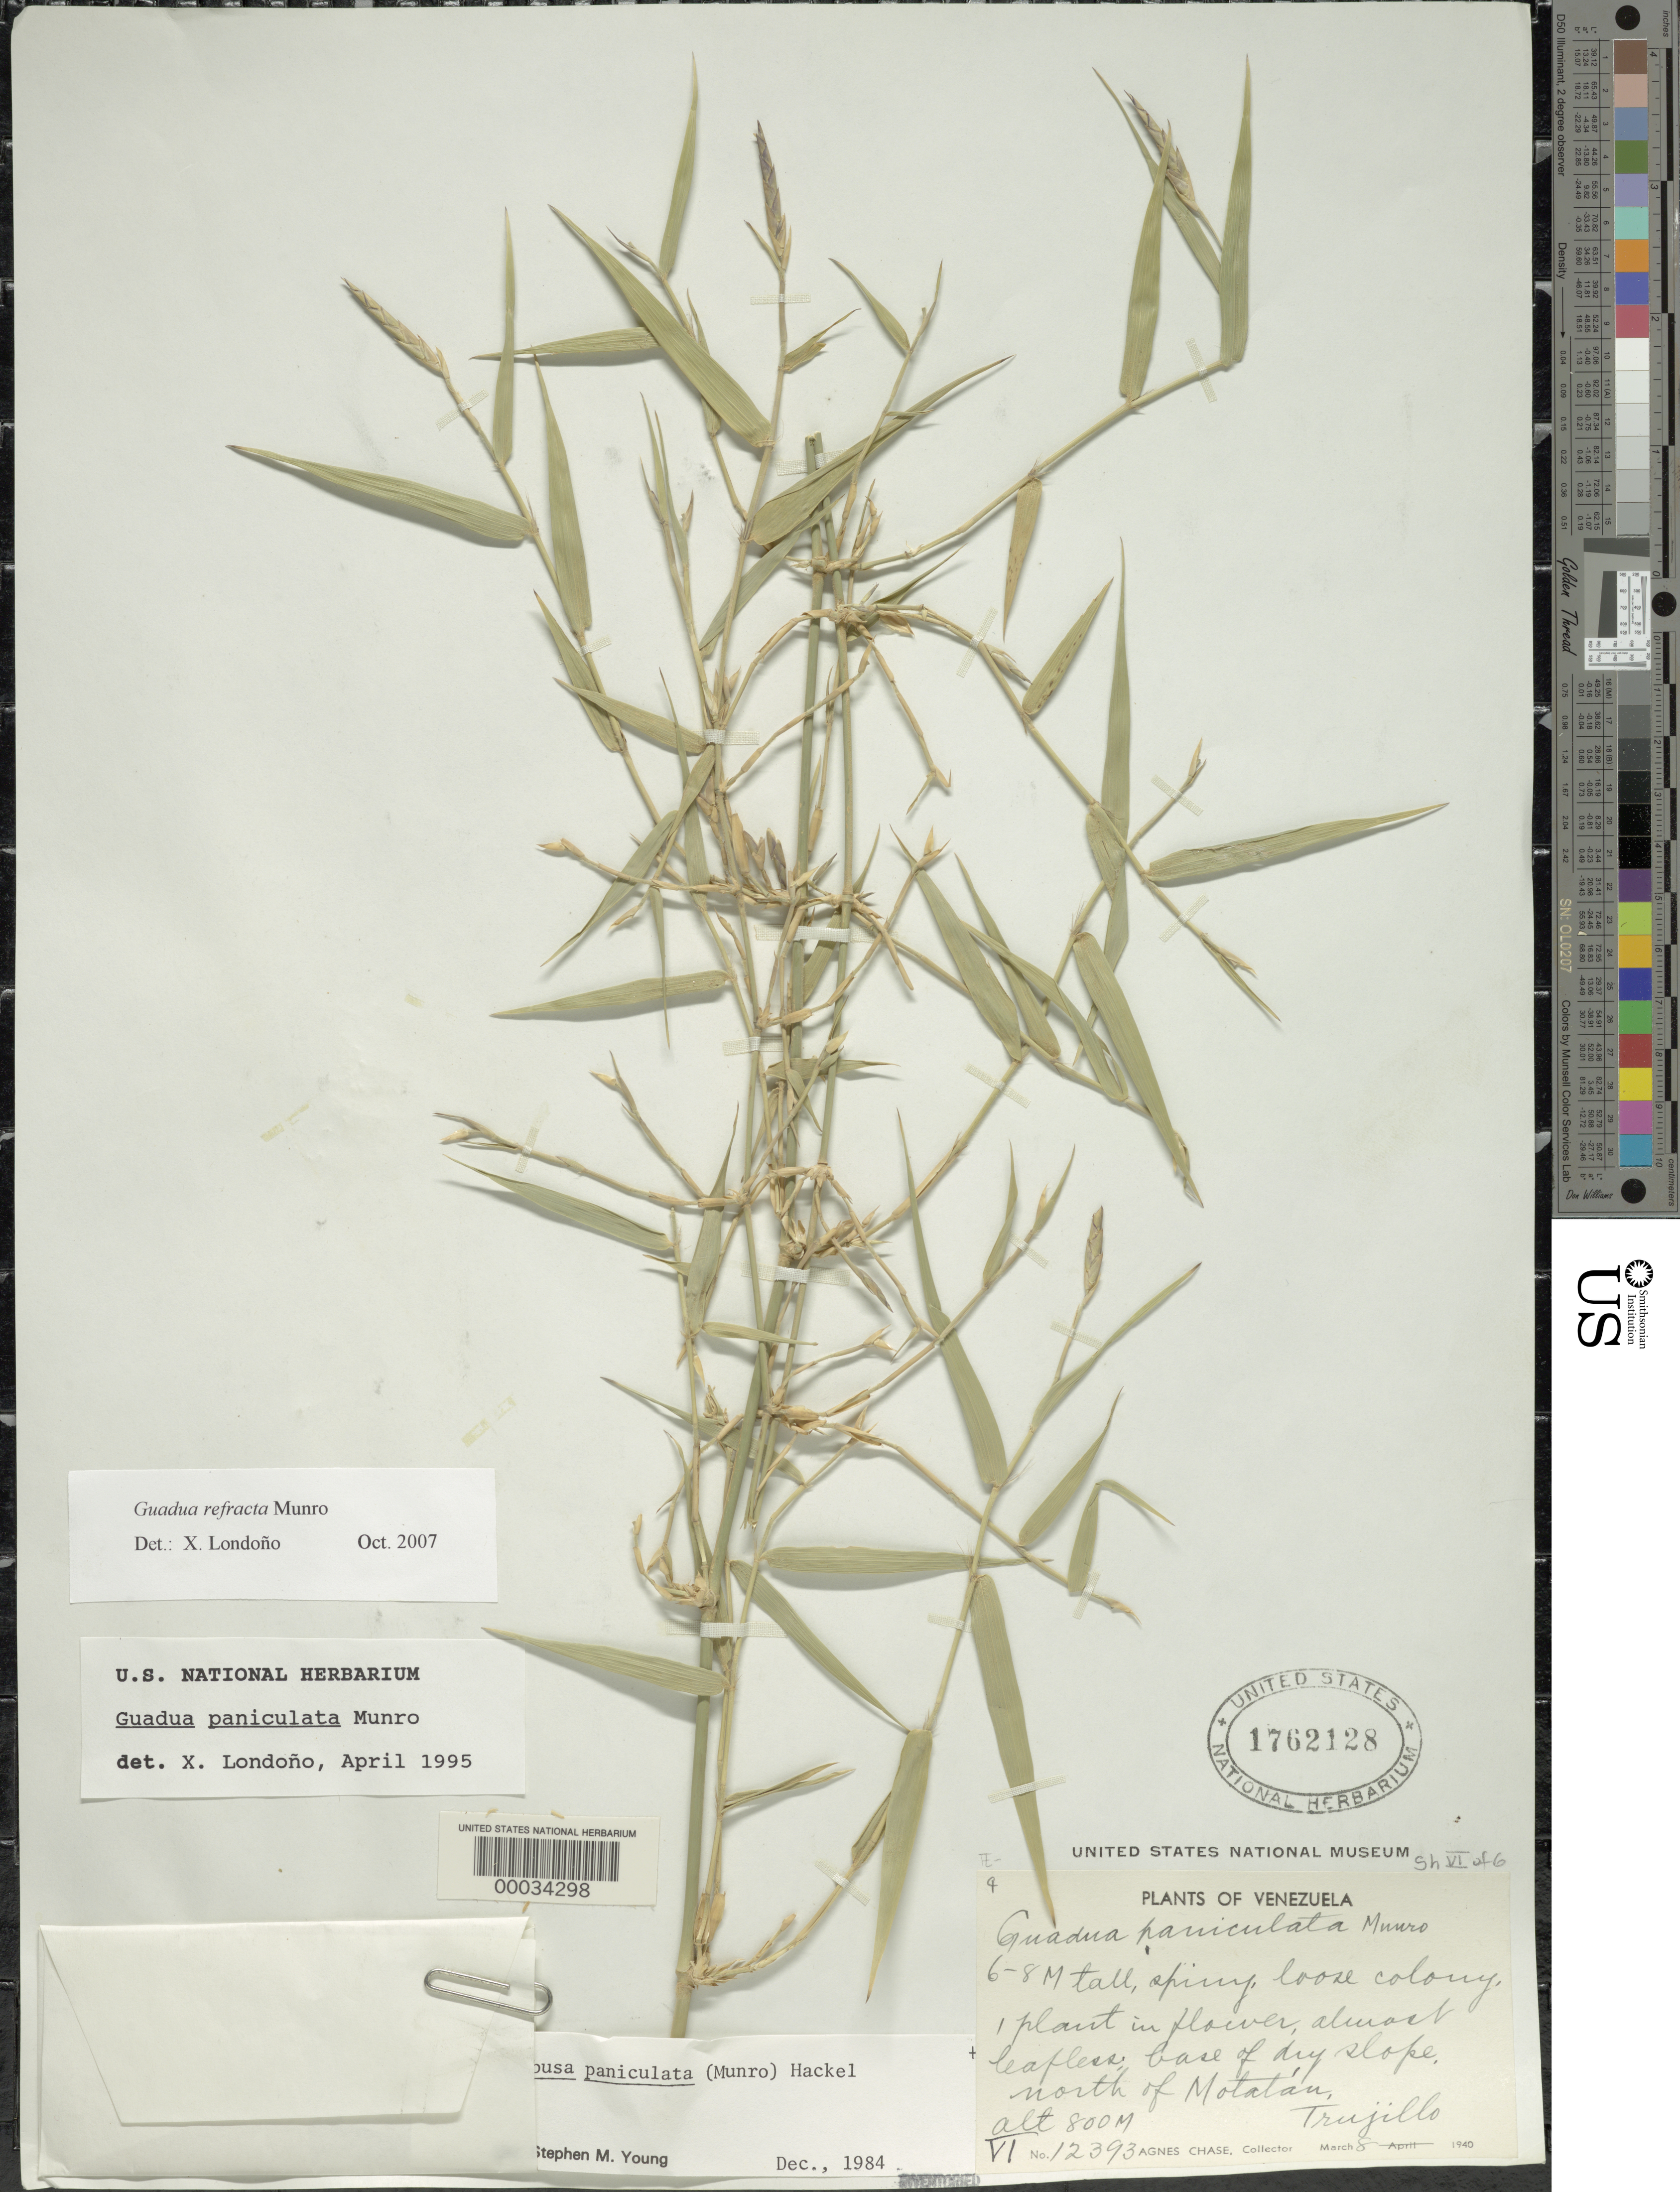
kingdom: Plantae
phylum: Tracheophyta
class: Liliopsida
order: Poales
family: Poaceae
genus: Guadua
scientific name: Guadua refracta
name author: Munro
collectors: A. Chase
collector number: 12393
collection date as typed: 08 Mar 1940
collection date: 1940-03-08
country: Venezuela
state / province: Trujillo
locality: Motalan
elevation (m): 800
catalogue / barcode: US 1762128